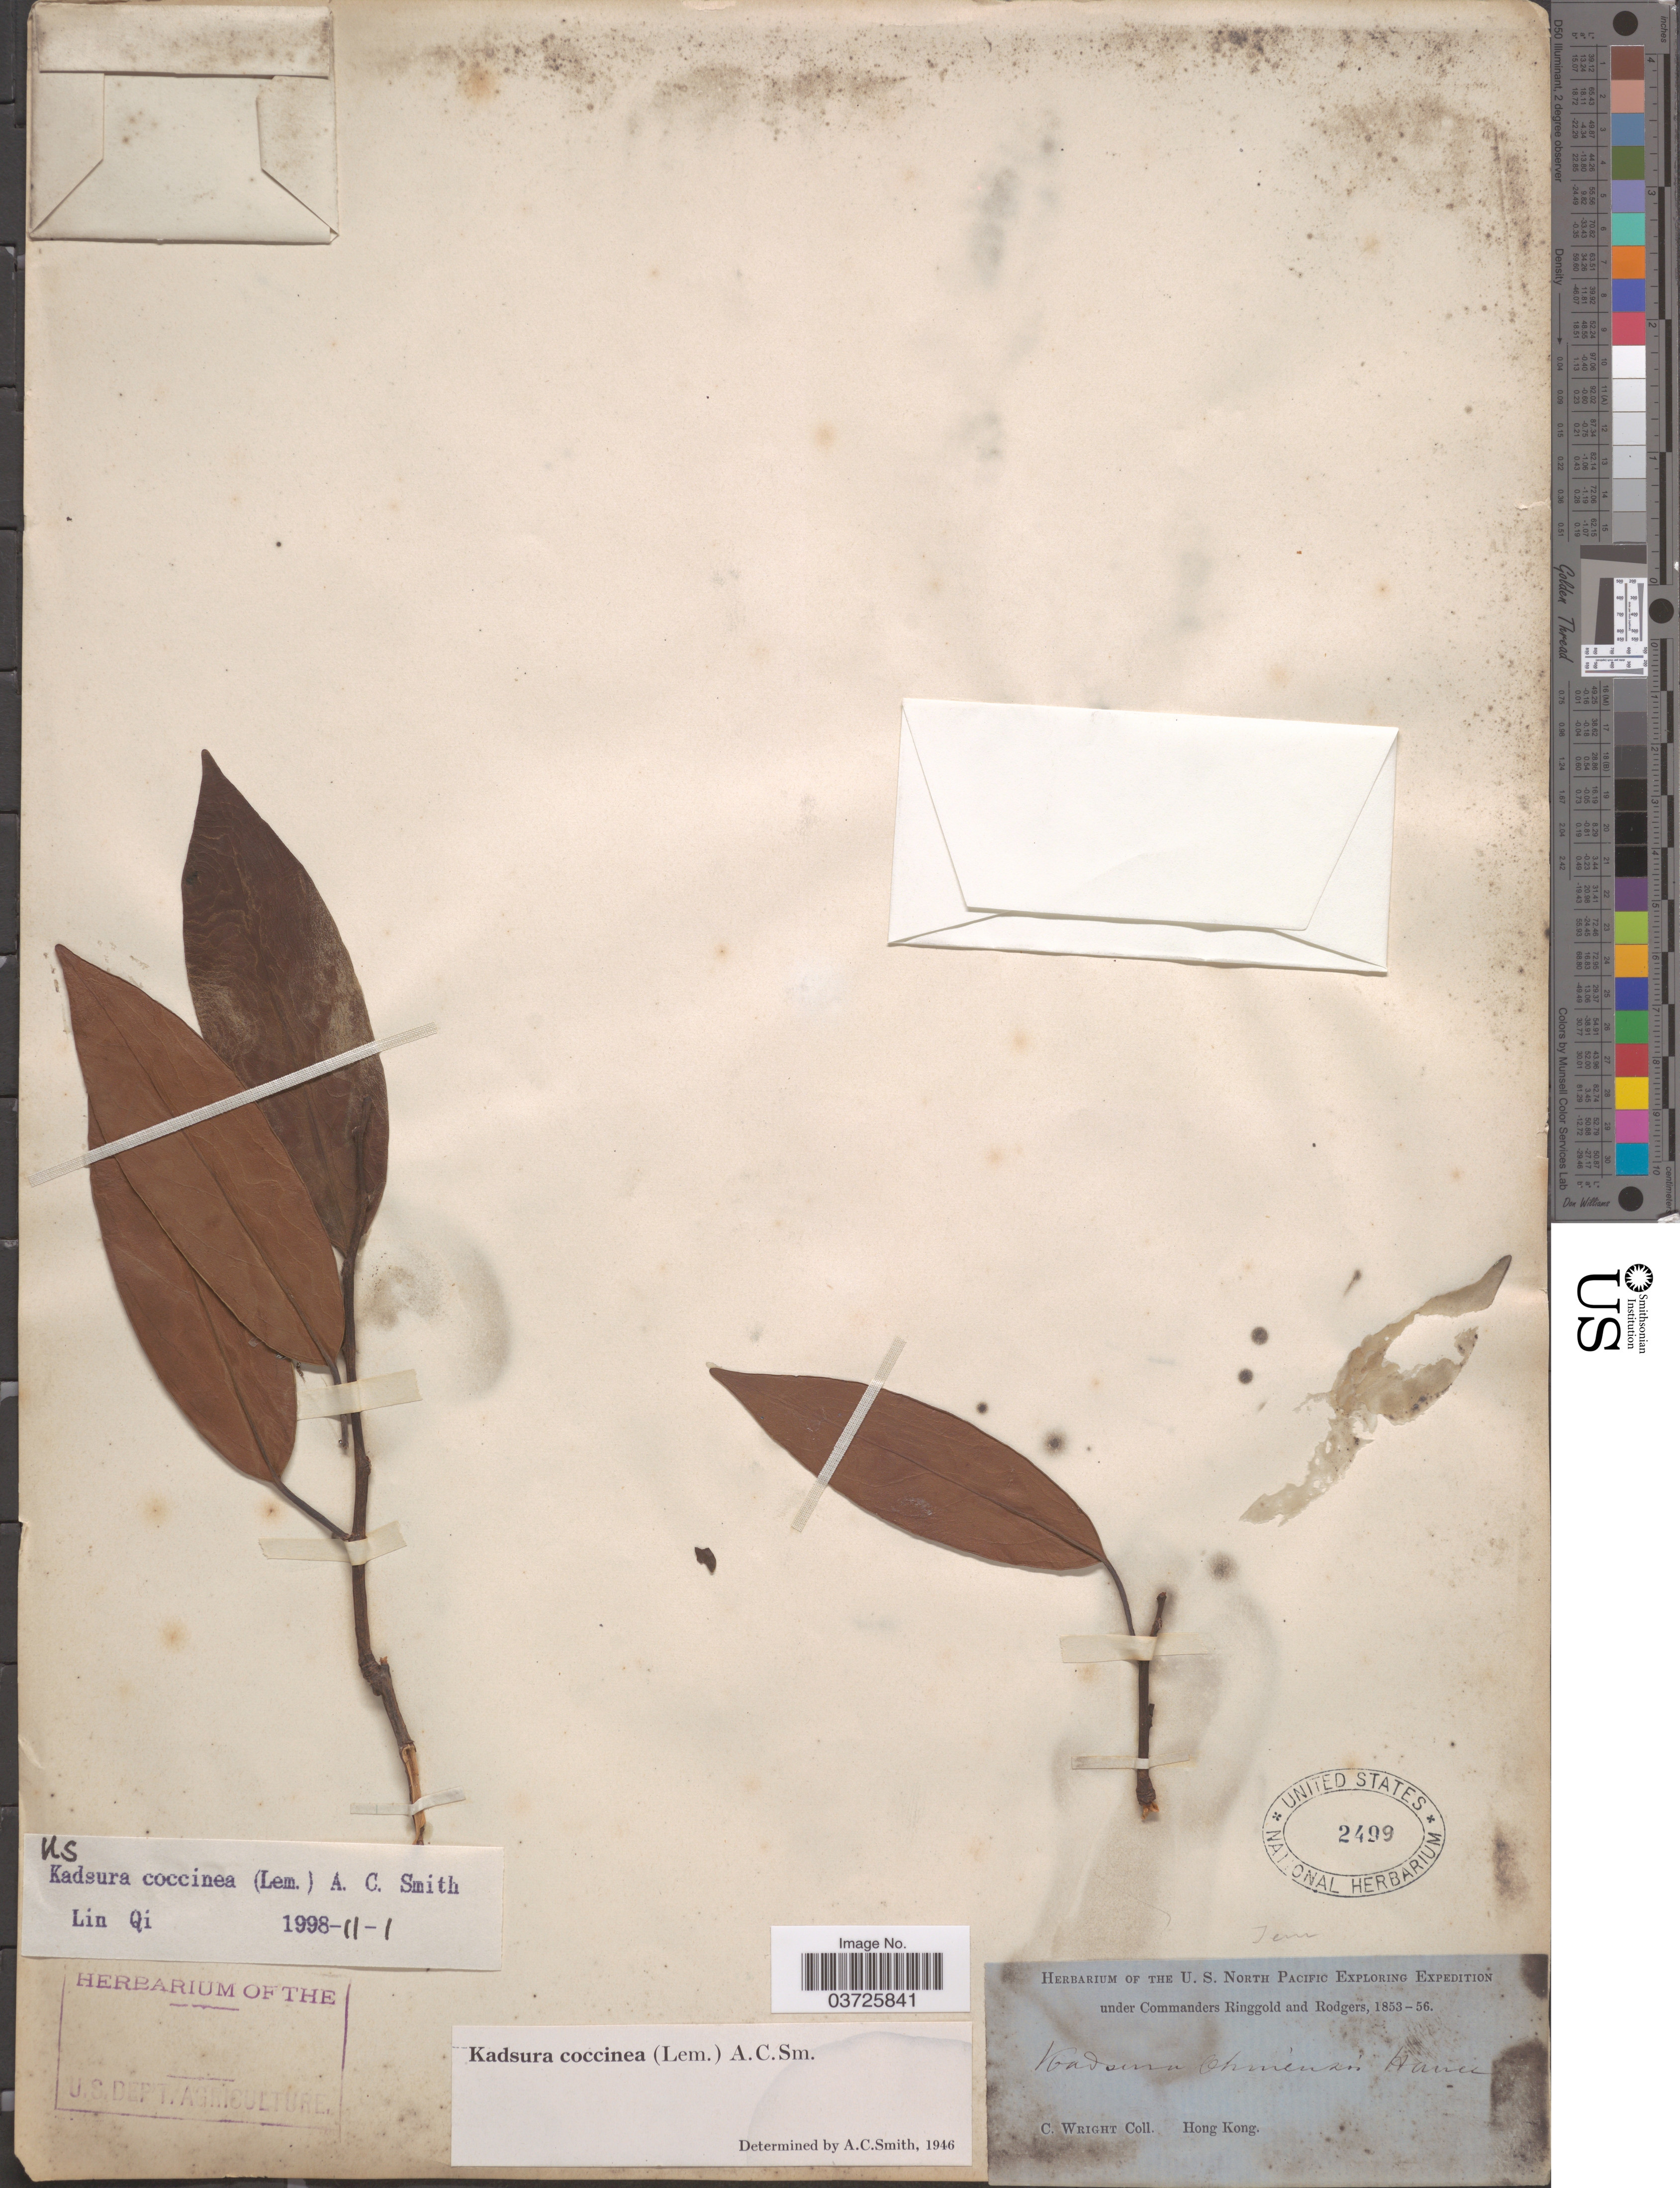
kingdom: Plantae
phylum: Tracheophyta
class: Magnoliopsida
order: Austrobaileyales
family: Schisandraceae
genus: Kadsura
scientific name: Kadsura coccinea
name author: (Lem.) A.C. Sm.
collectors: C. Wright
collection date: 1853/1856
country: China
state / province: Hong Kong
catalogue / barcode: US 2499